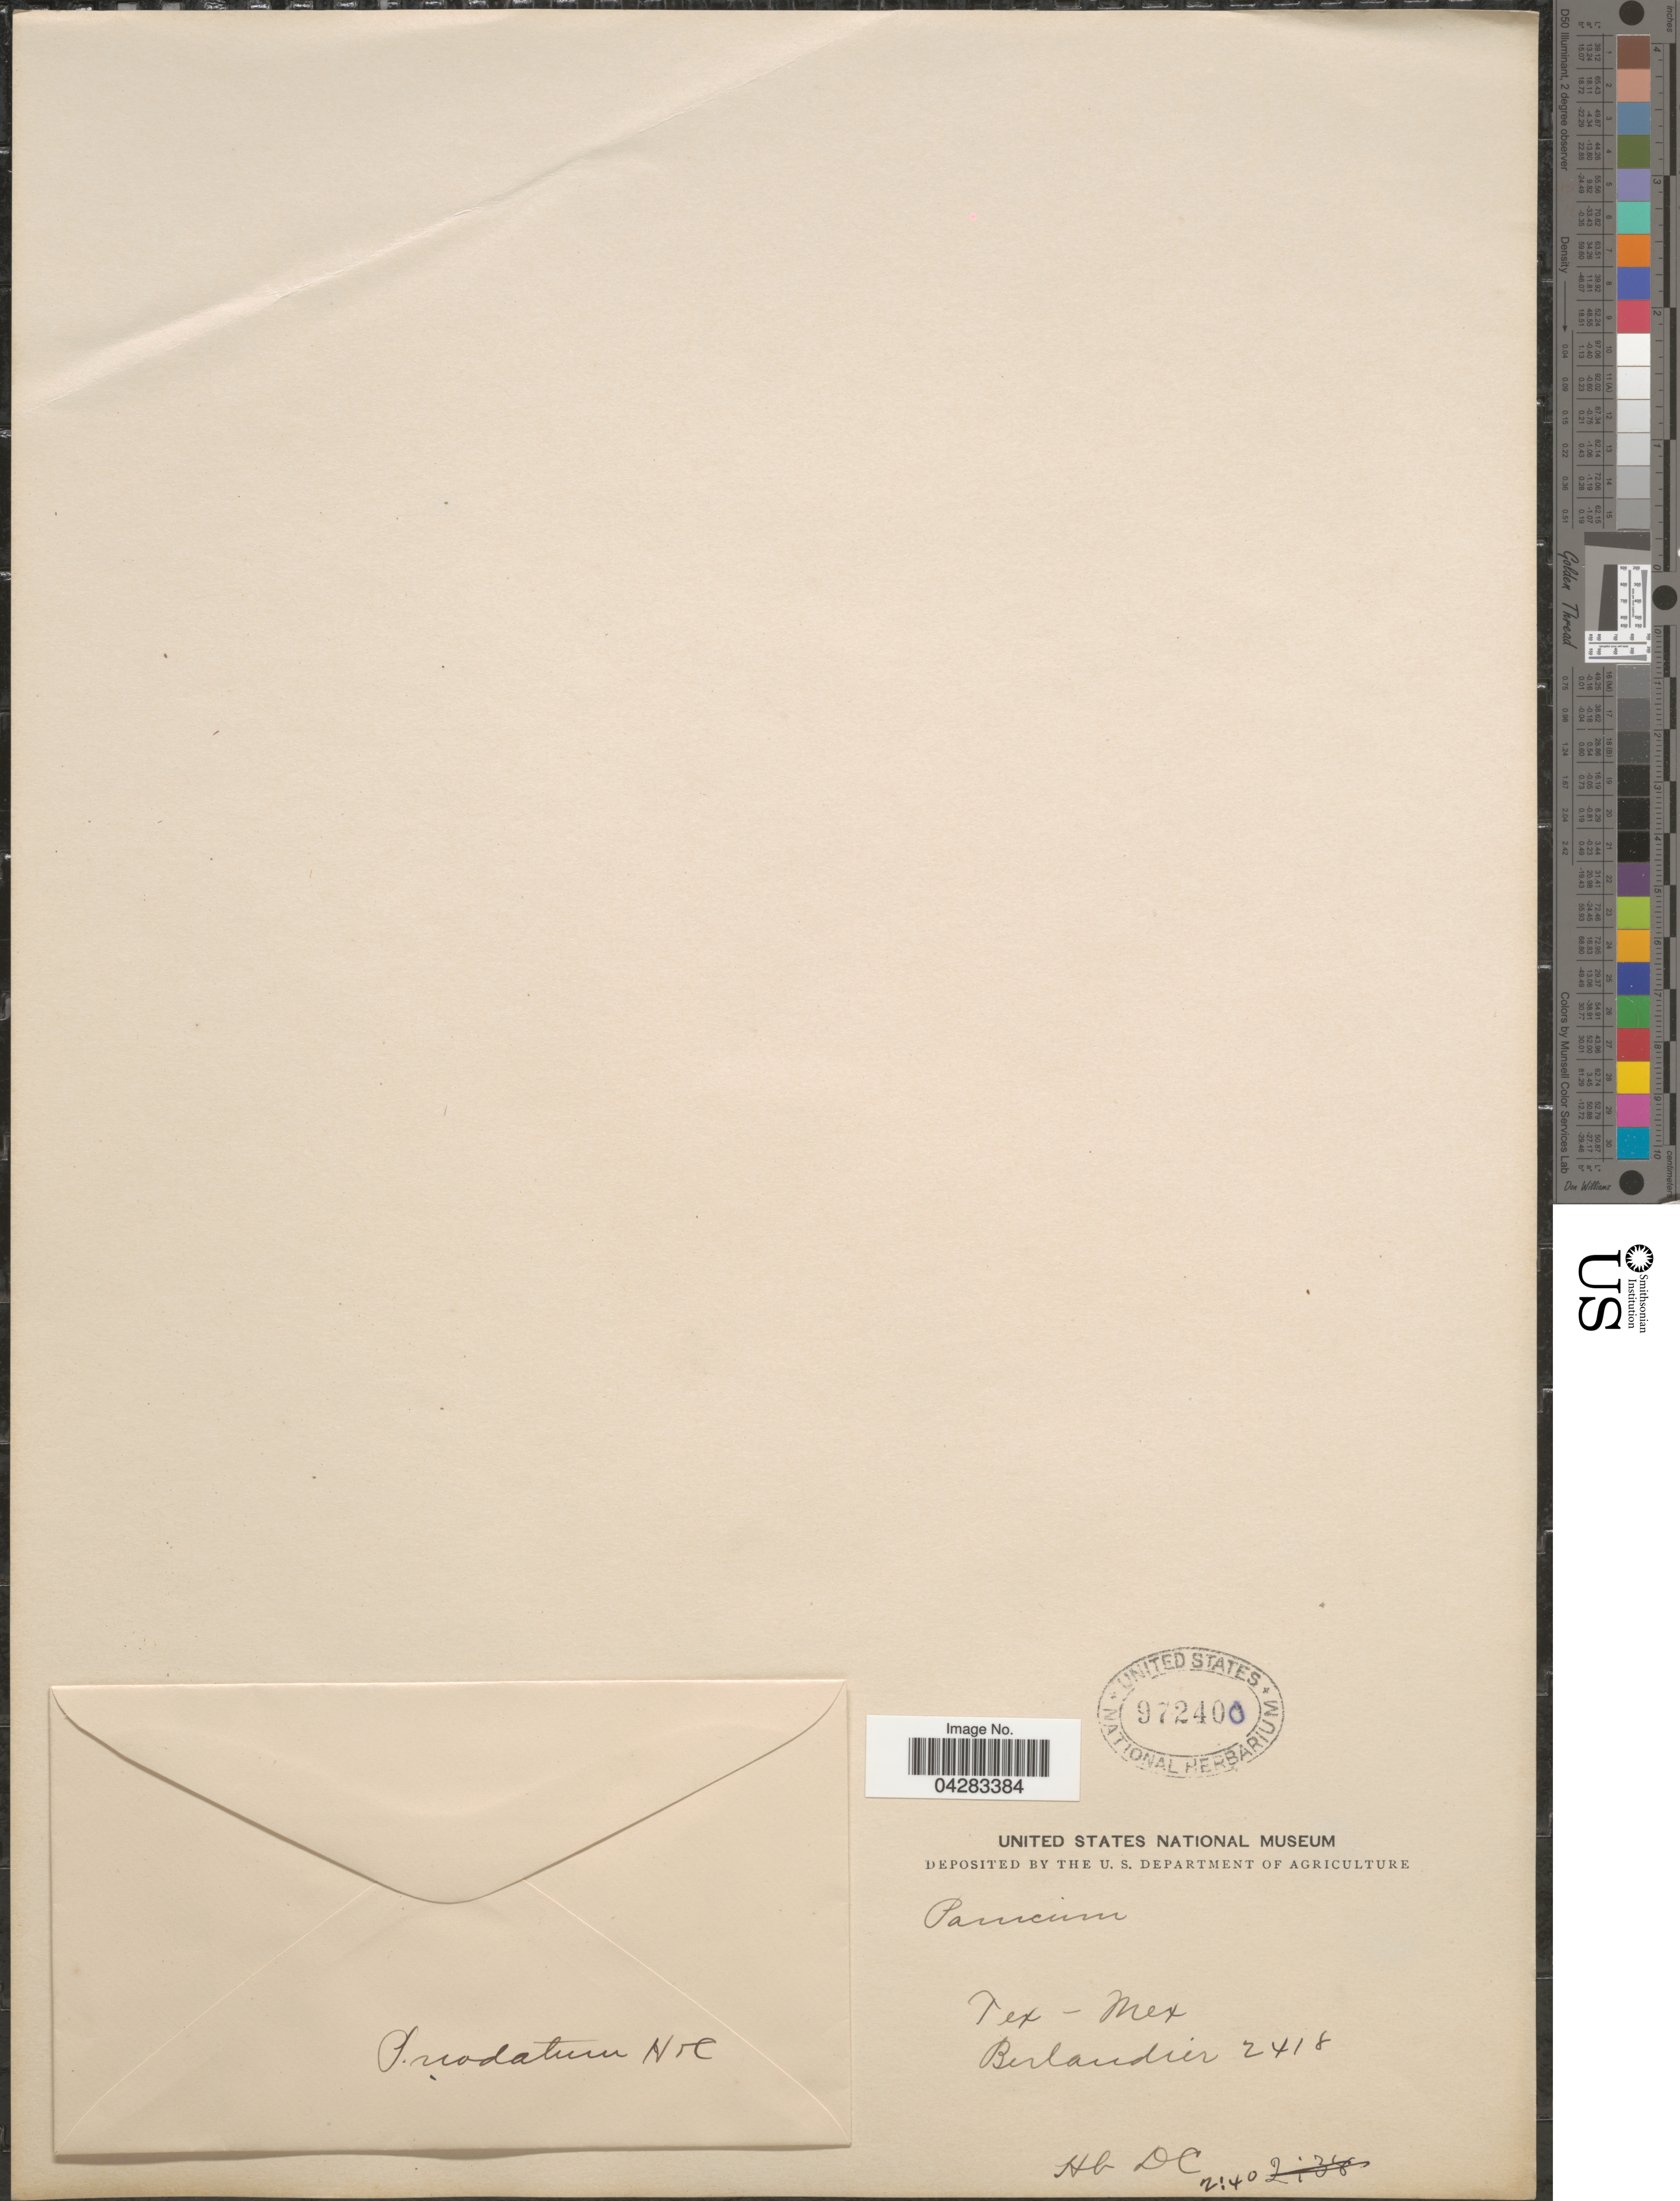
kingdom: Plantae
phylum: Tracheophyta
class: Liliopsida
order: Poales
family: Poaceae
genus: Dichanthelium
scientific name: Dichanthelium nodatum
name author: (Hitchc. & Chase) Gould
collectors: -. Berlandier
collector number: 2418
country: United States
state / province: Texas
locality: Mex.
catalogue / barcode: US 972400